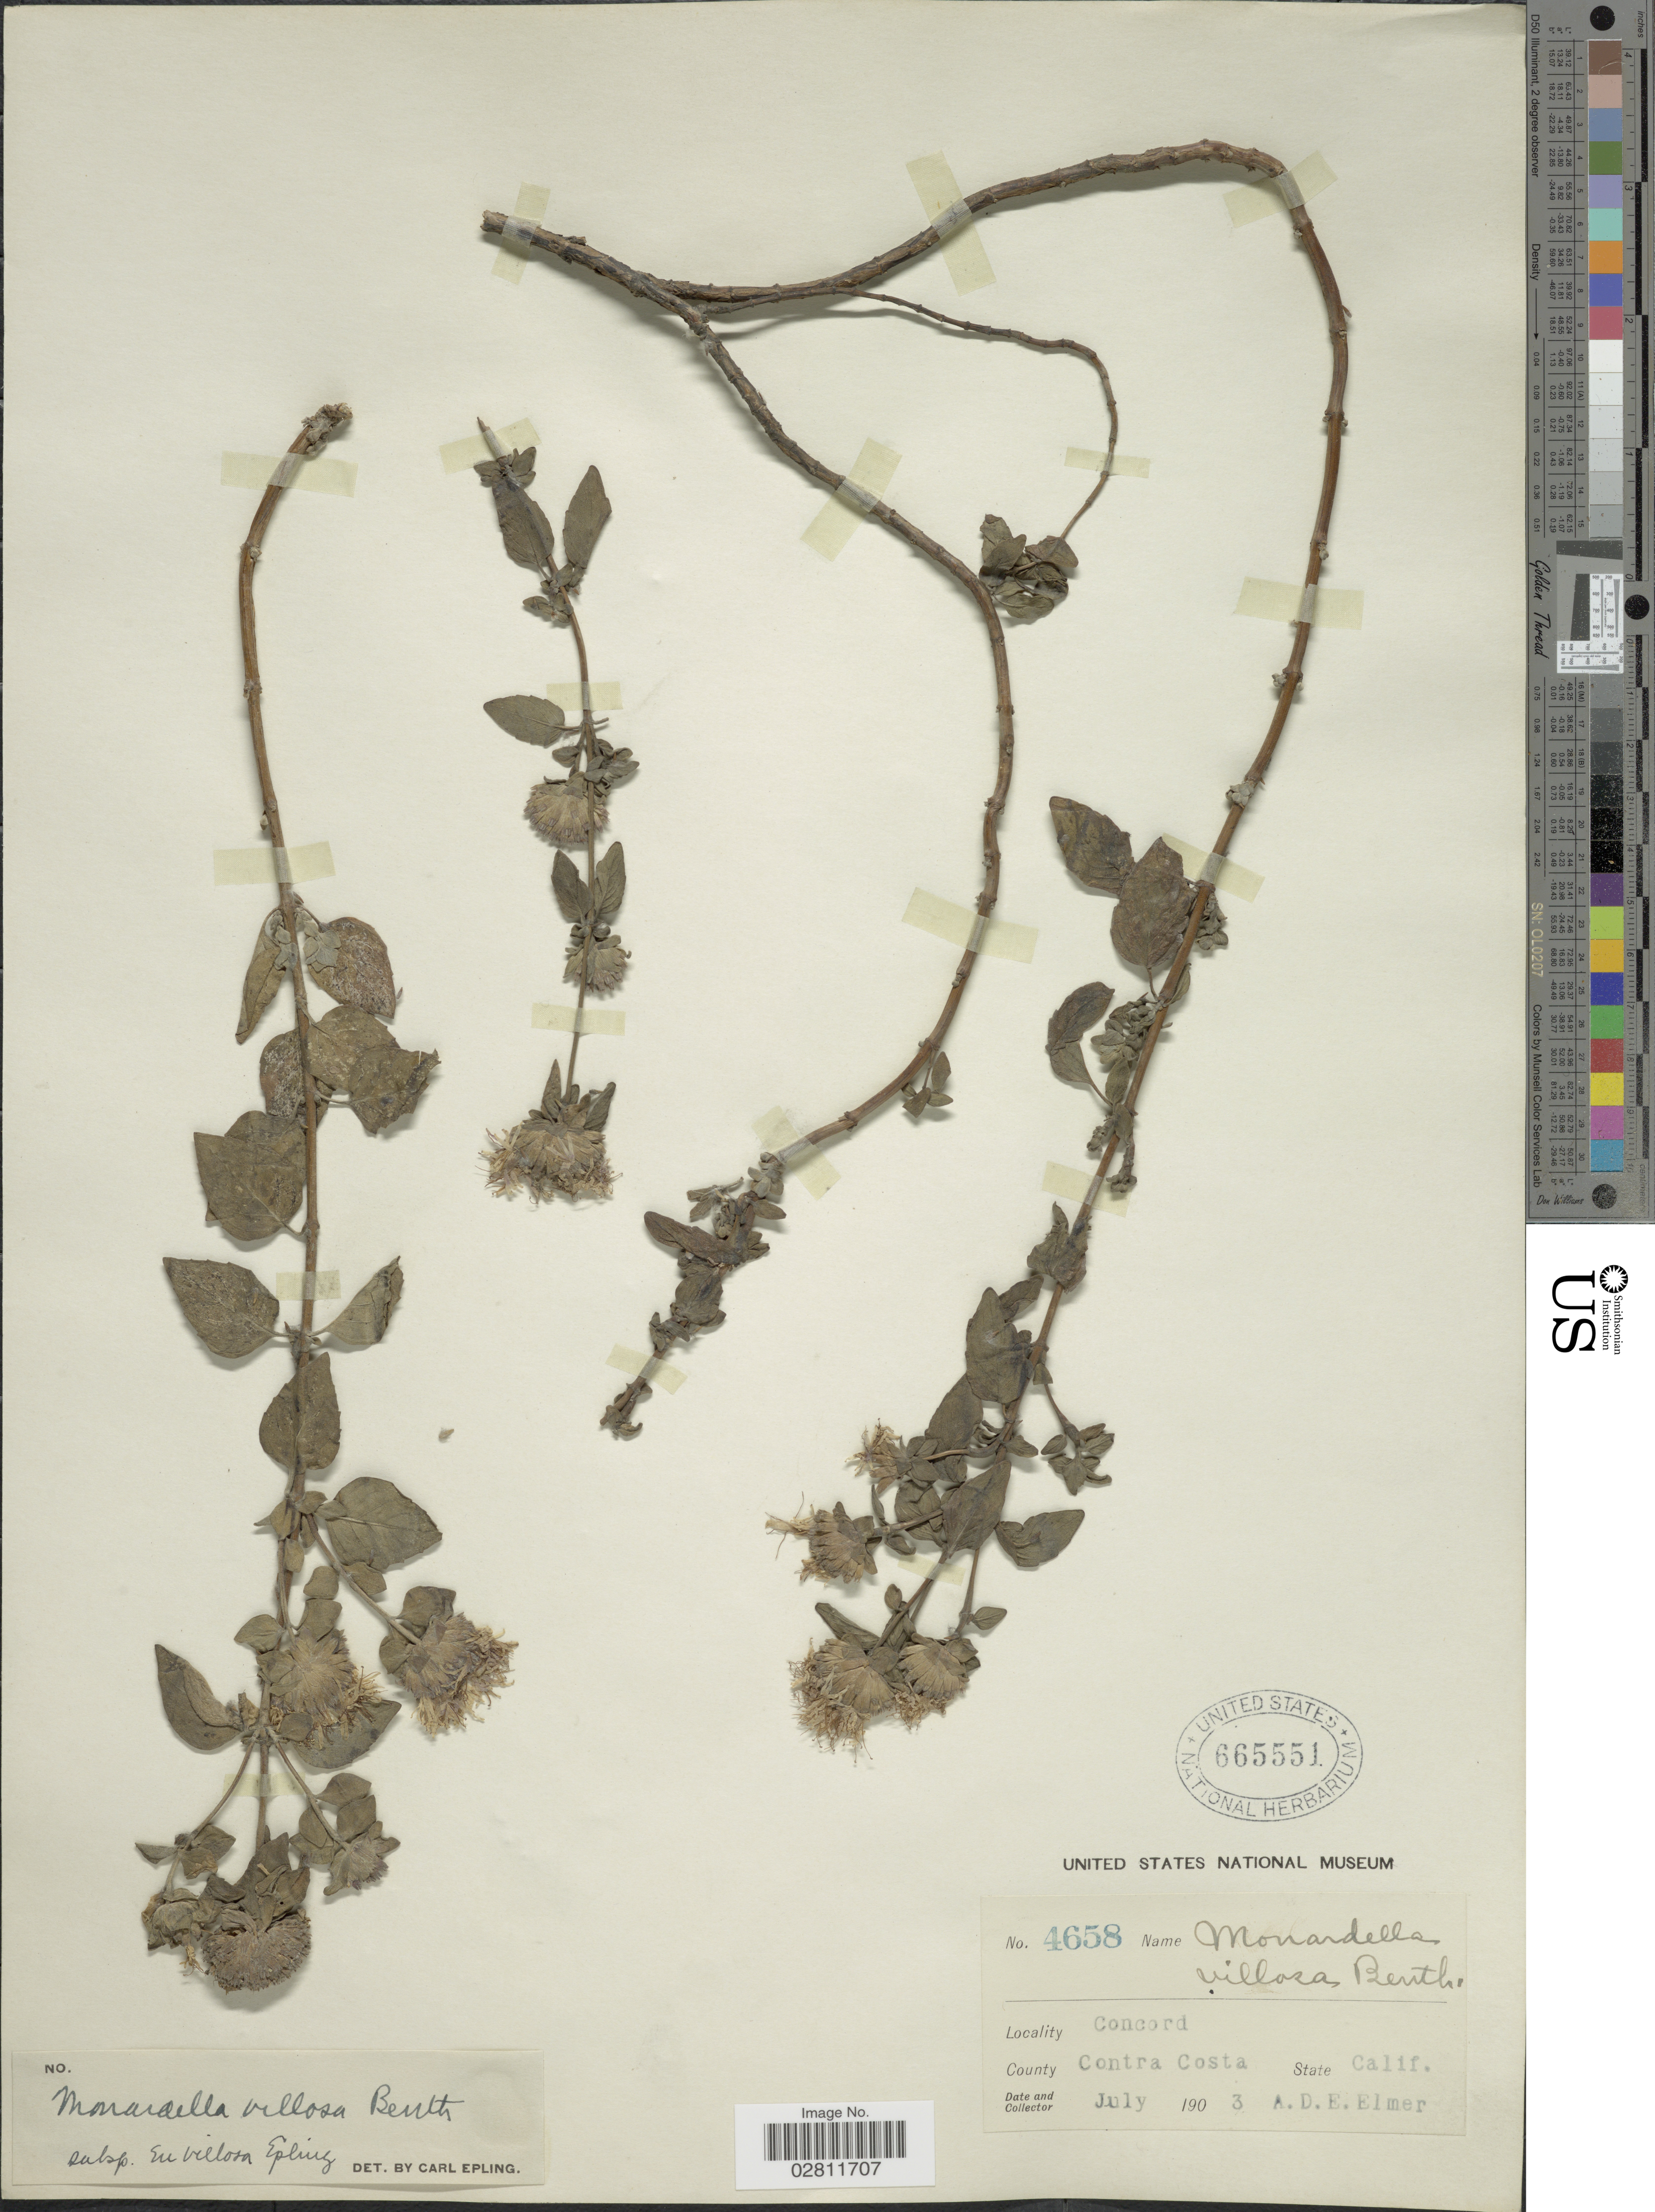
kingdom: Plantae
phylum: Tracheophyta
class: Magnoliopsida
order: Lamiales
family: Lamiaceae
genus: Monardella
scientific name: Monardella villosa subsp. euvillosa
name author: Epling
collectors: A. D. E. Elmer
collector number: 4658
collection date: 1903-07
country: United States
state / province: California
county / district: Contra Costa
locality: Concord. County Contra Costa.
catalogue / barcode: US 665551